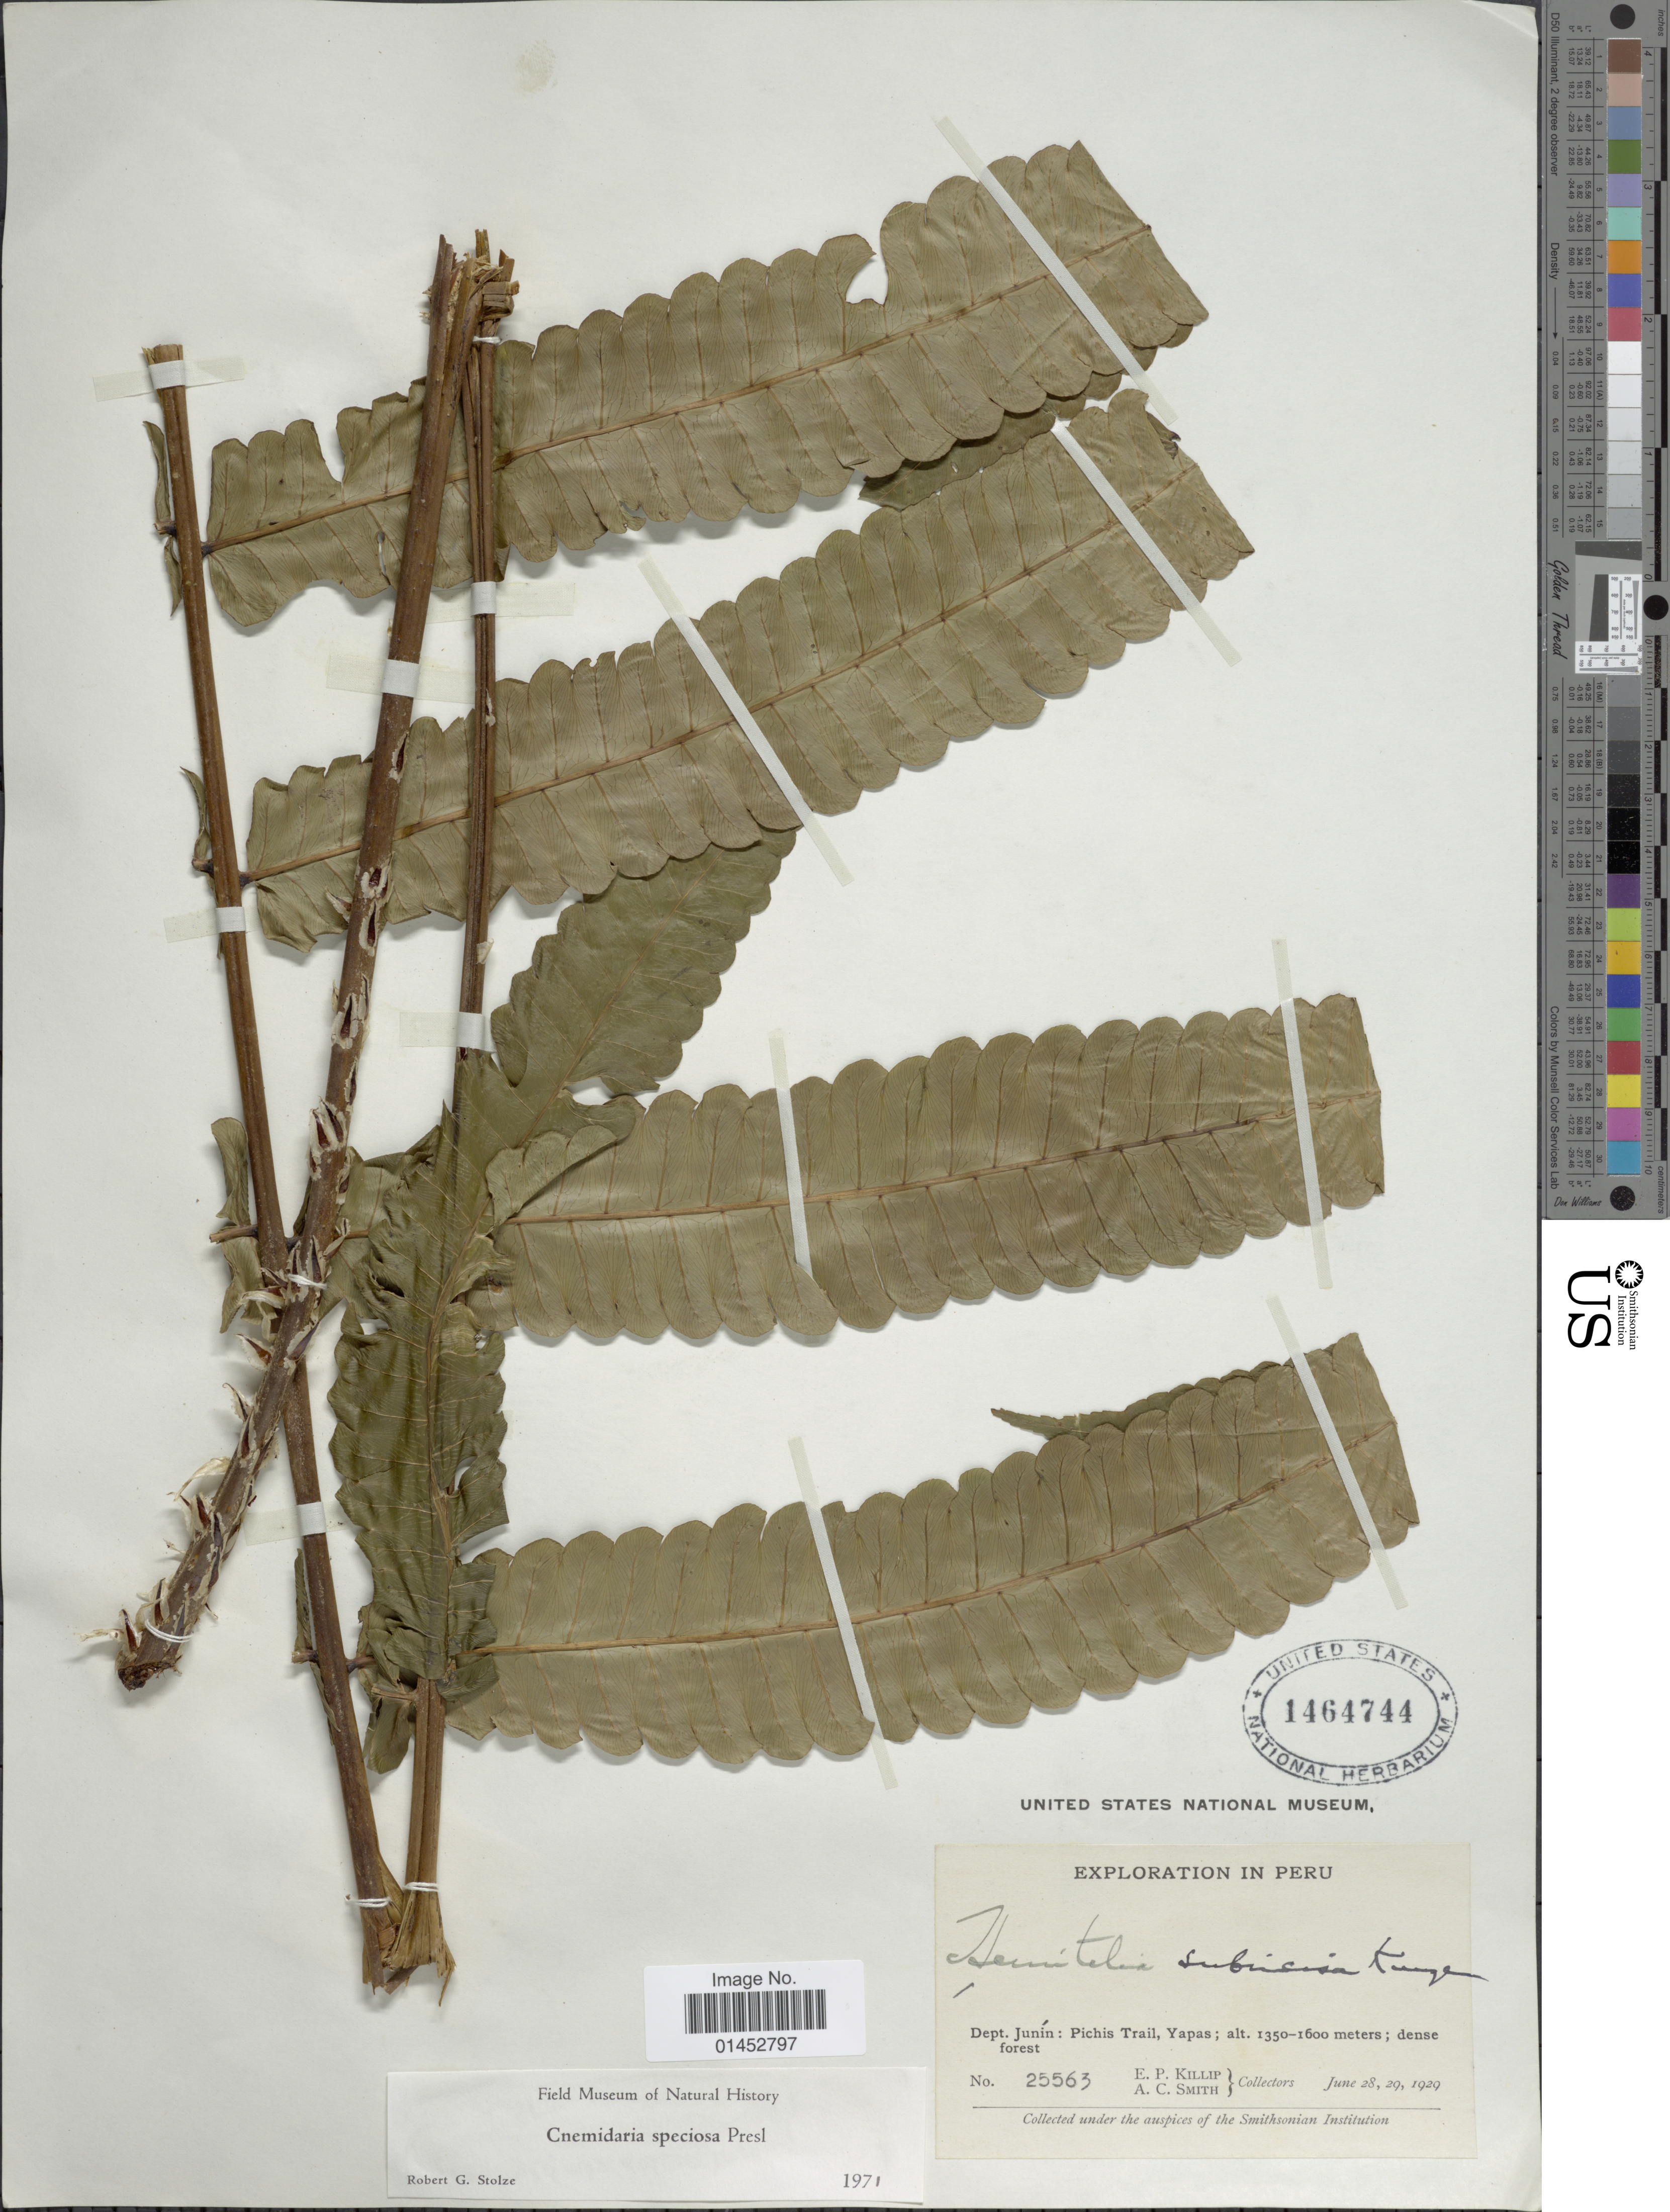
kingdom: Plantae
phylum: Tracheophyta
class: Polypodiopsida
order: Cyatheales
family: Cyatheaceae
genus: Cyathea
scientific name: Cyathea speciosa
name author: Humb. & Bonpl. ex Willd.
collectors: E. P. Killip & A. C. Smith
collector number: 25563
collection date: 1929-06-28/1929-06-29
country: Peru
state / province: Junín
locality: Dept. Junín: Pichis Trail, Yapas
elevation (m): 1350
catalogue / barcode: US 1464744